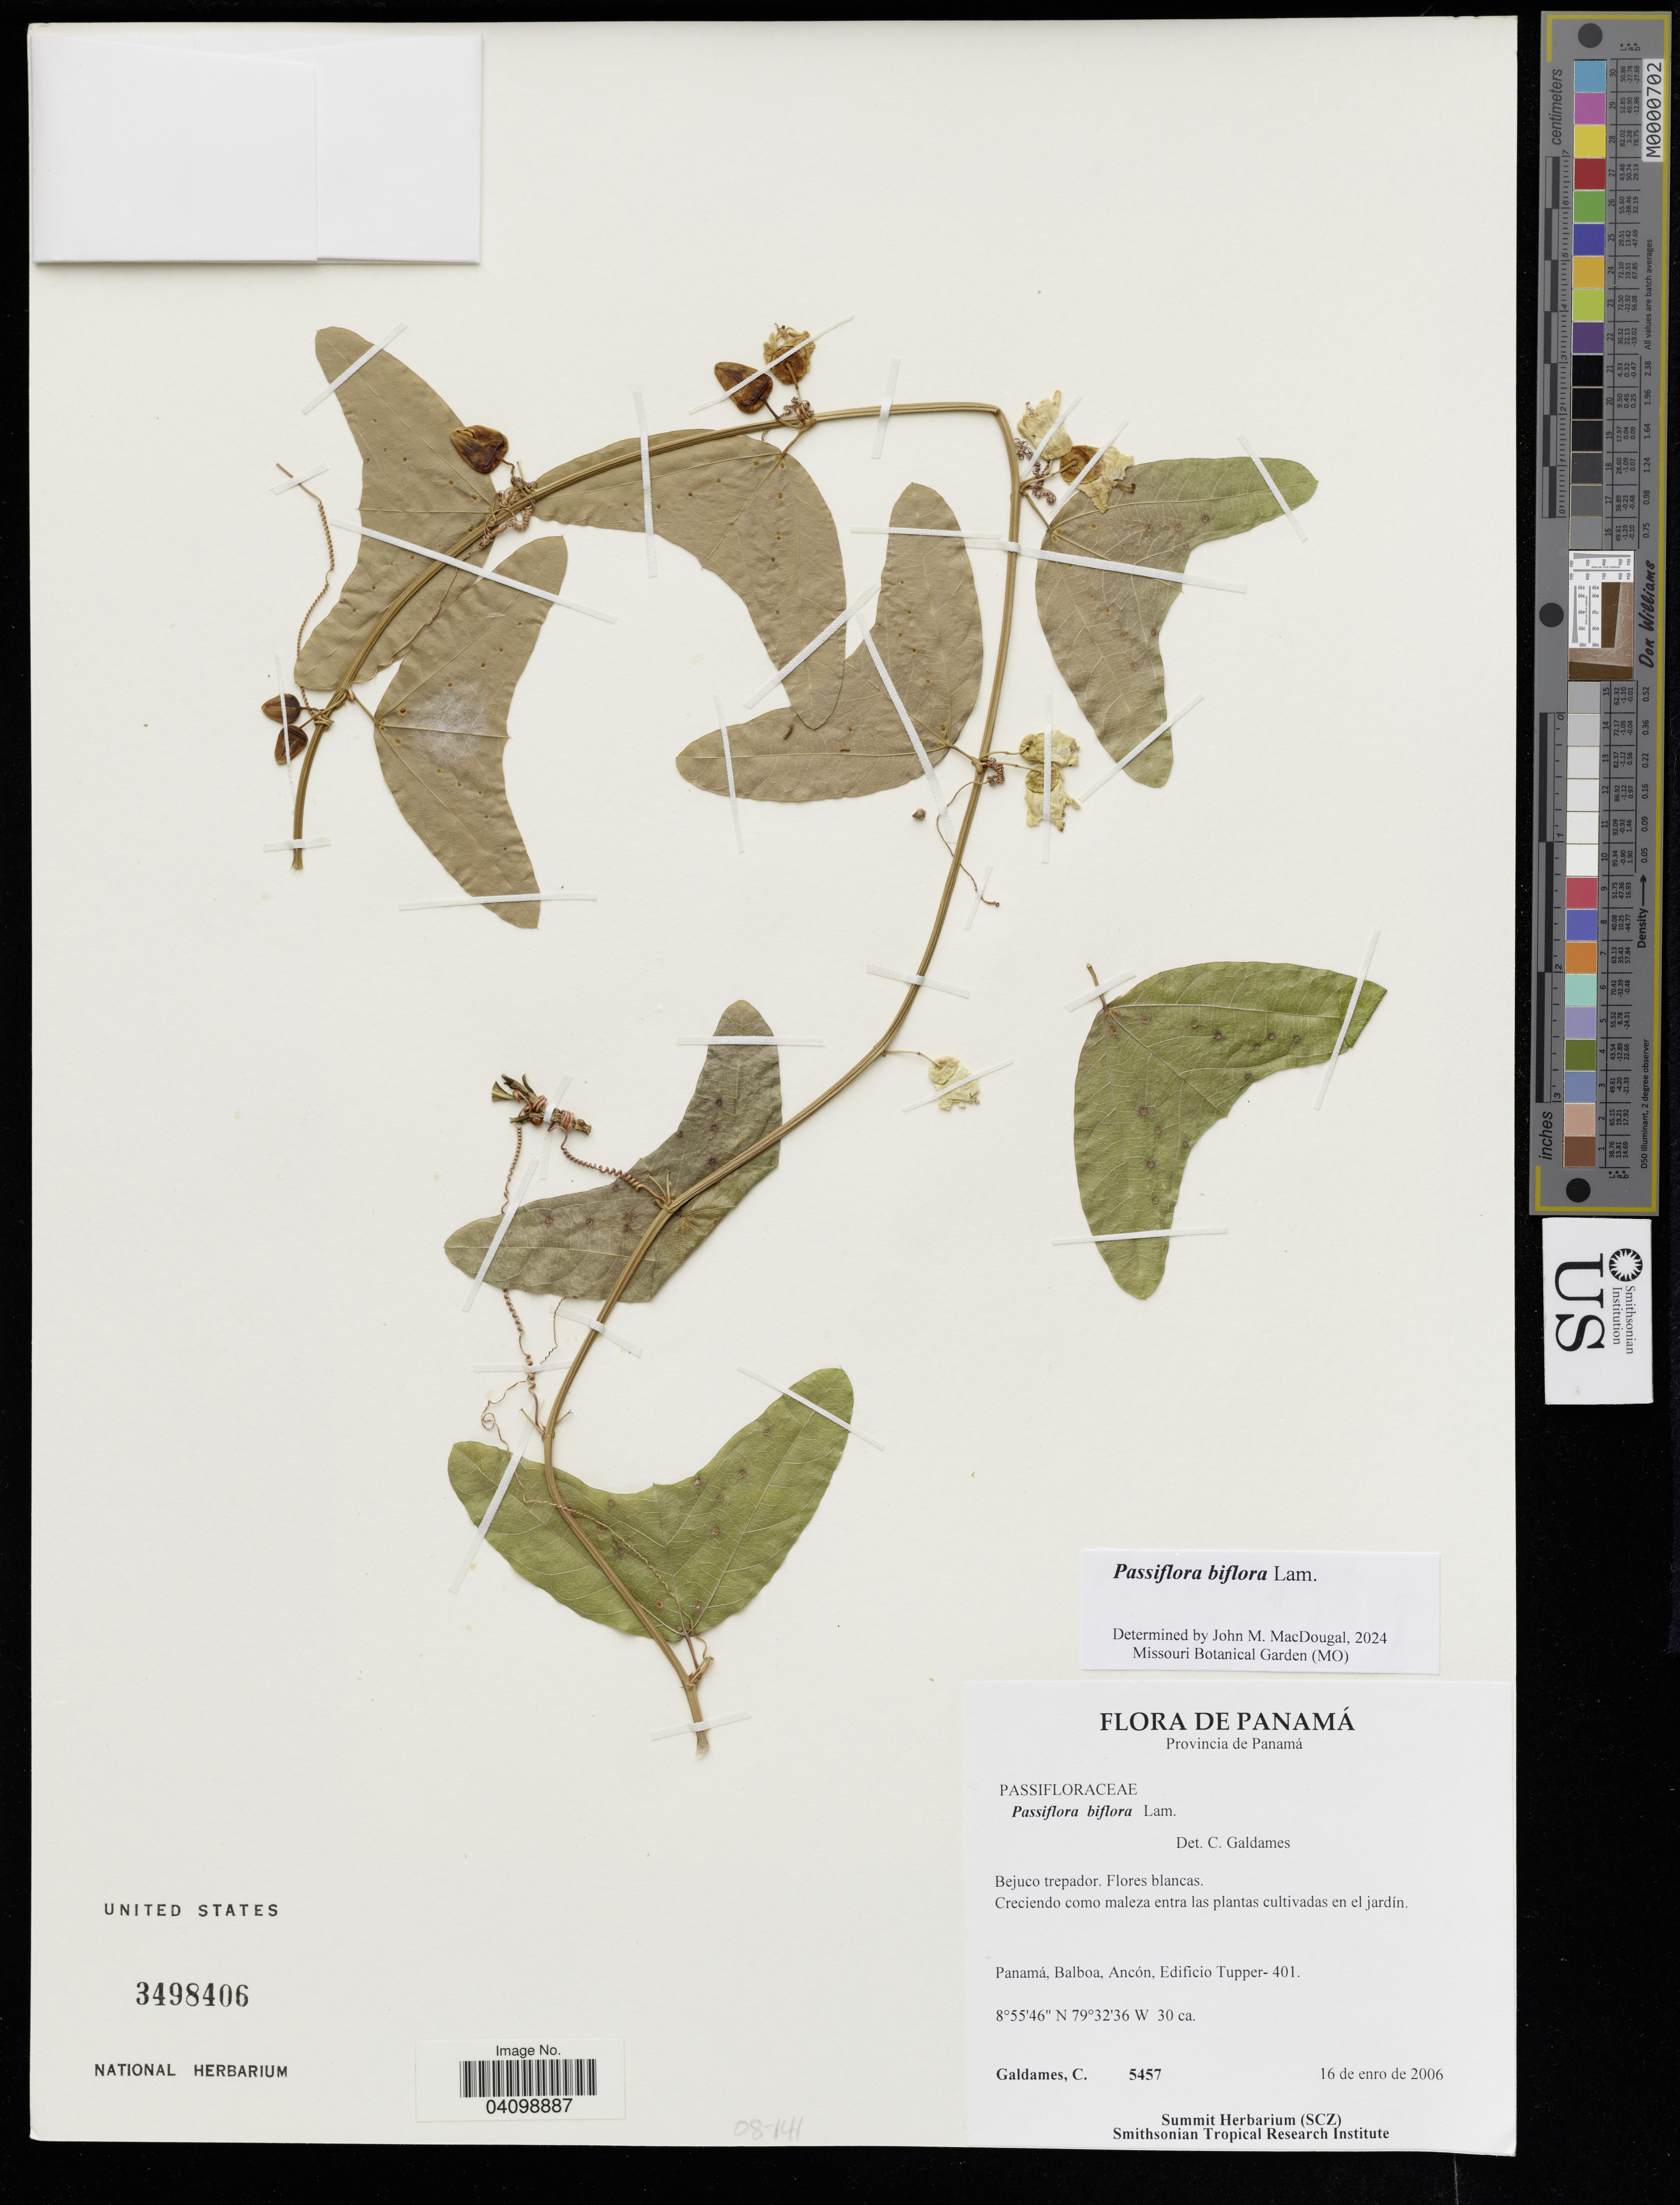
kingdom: Plantae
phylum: Tracheophyta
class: Magnoliopsida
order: Malpighiales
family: Passifloraceae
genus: Passiflora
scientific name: Passiflora biflora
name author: Lam.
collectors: C. Galdames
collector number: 5457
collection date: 2006-01-16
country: Panama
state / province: Panamá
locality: Balboa, Ancón, Edificio Tupper- 401.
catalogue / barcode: US 3498406